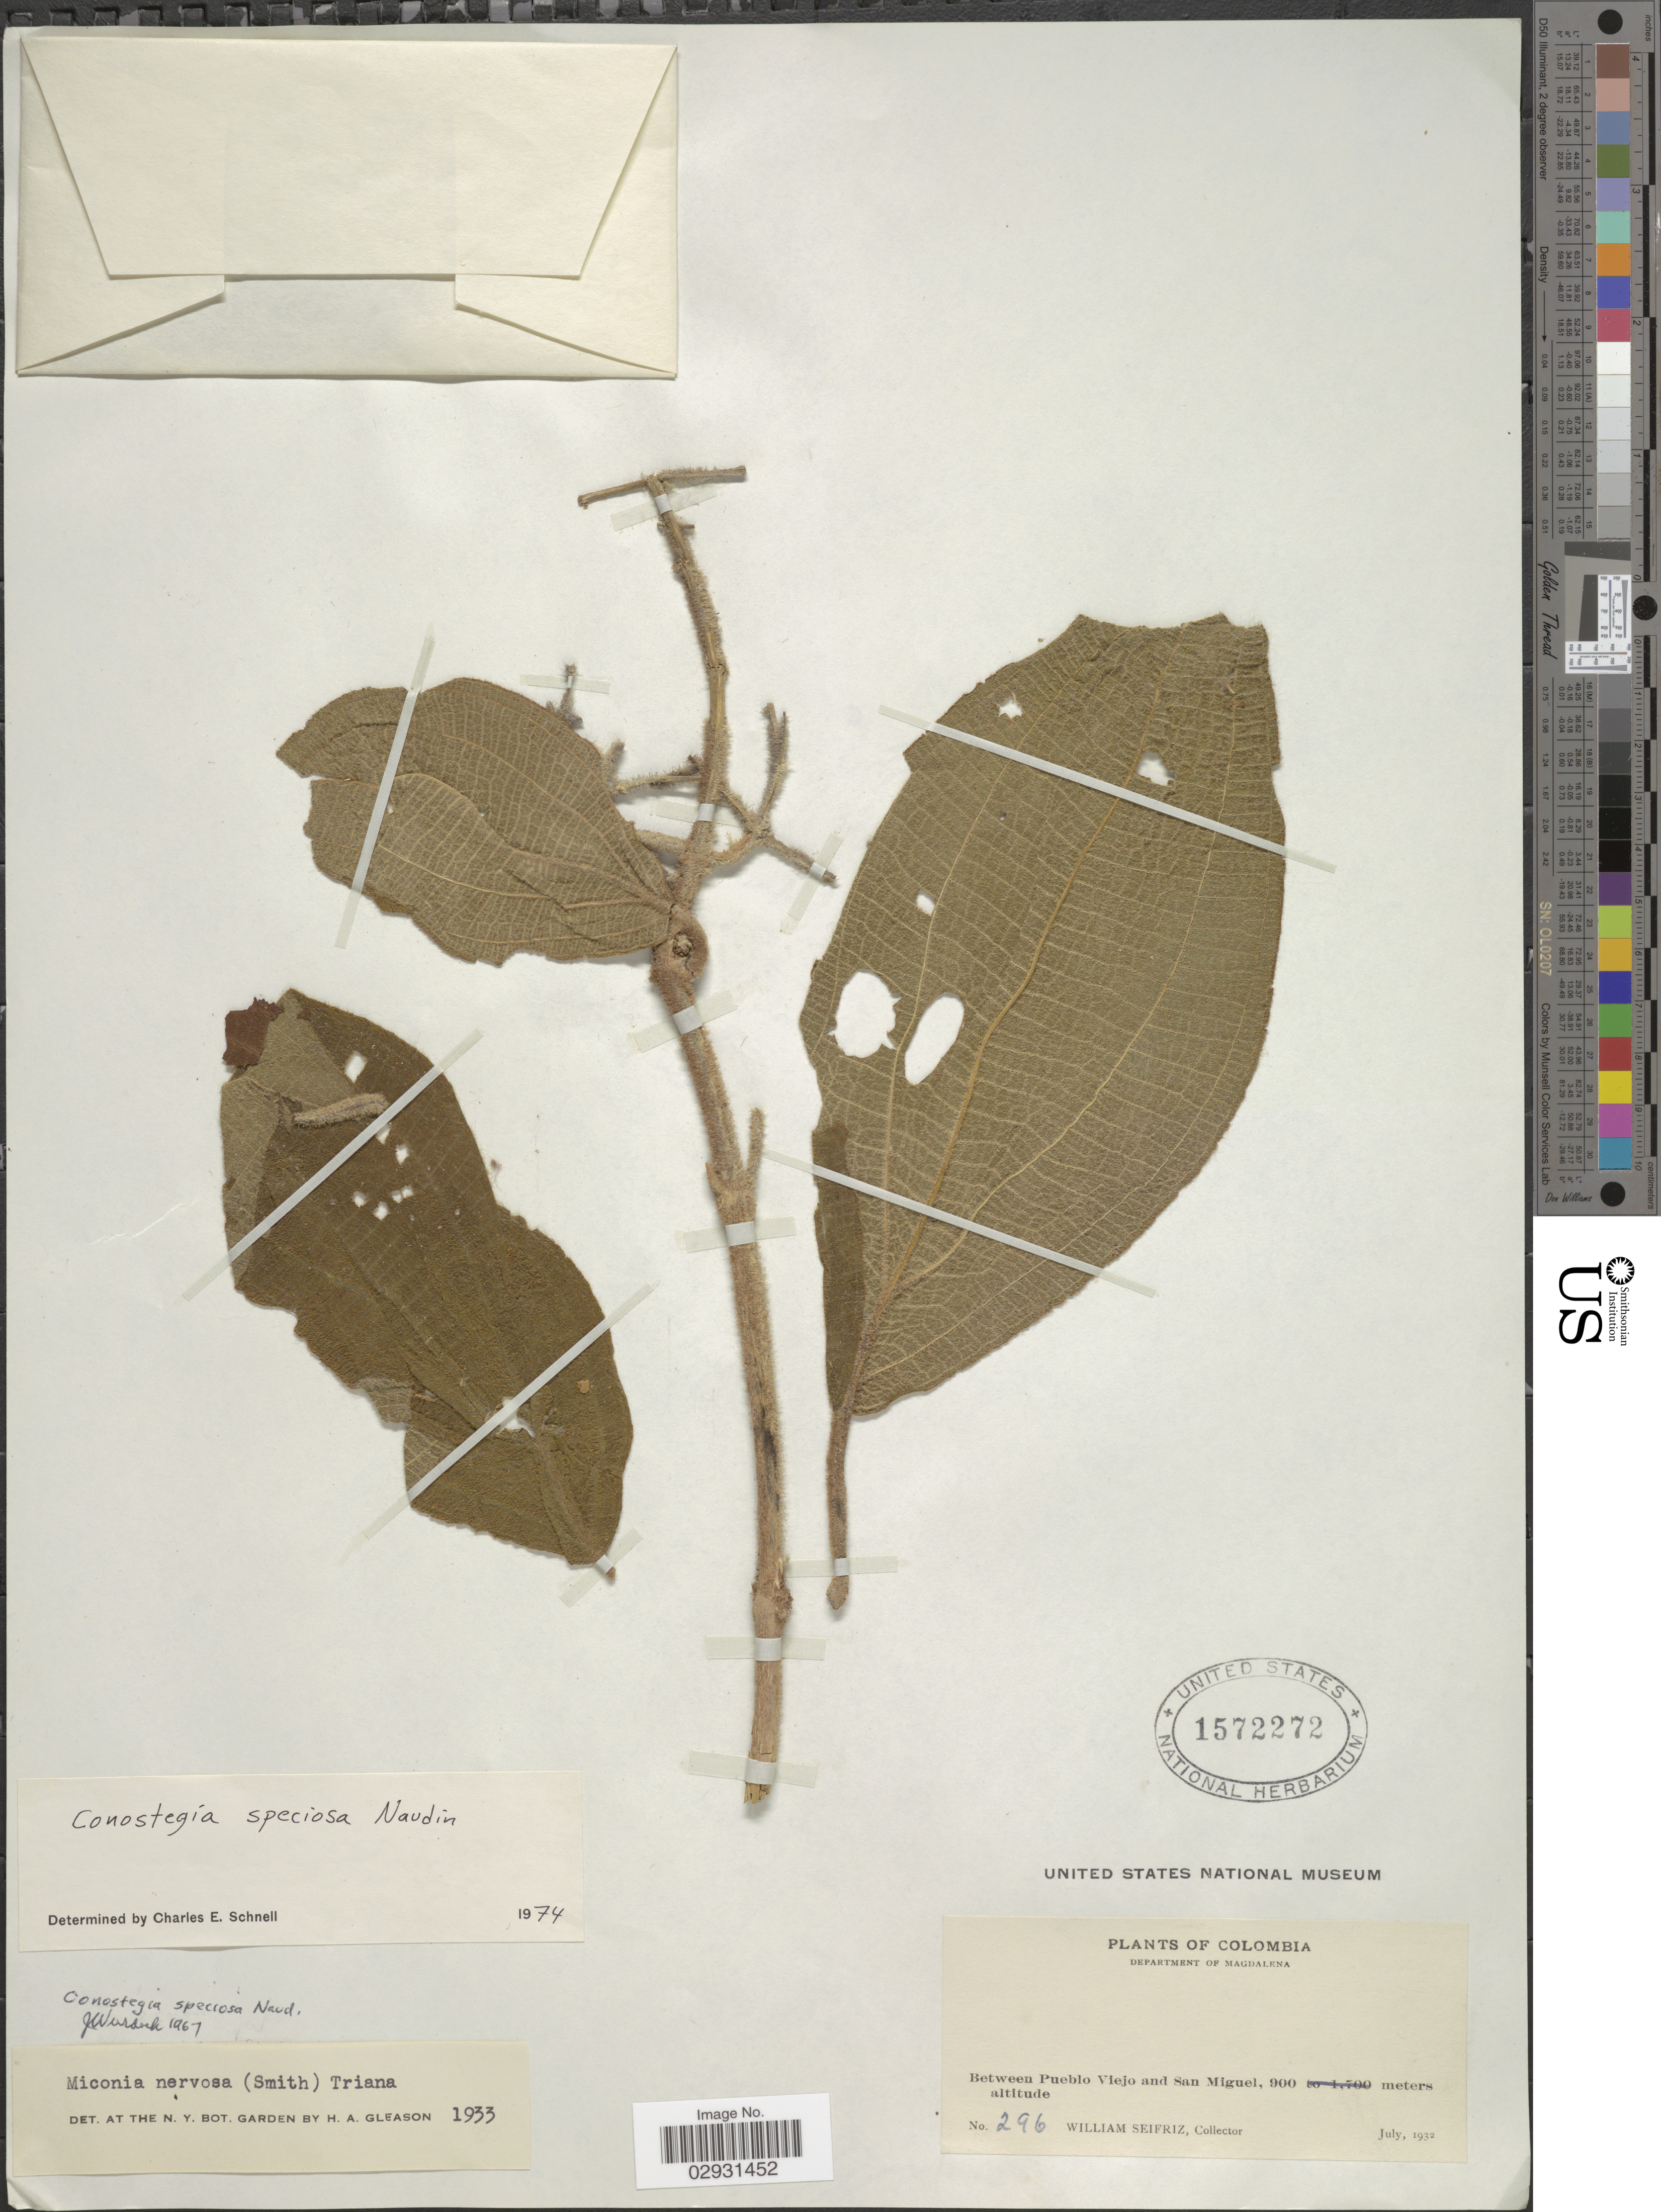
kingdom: Plantae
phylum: Tracheophyta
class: Magnoliopsida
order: Myrtales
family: Melastomataceae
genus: Conostegia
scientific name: Conostegia speciosa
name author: Naudin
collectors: W. Seifriz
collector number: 296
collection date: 1932-07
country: Colombia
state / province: Magdalena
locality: Department of Magdalena. Between Pueblo Viejo and San Miguel.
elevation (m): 900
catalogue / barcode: US 1572272